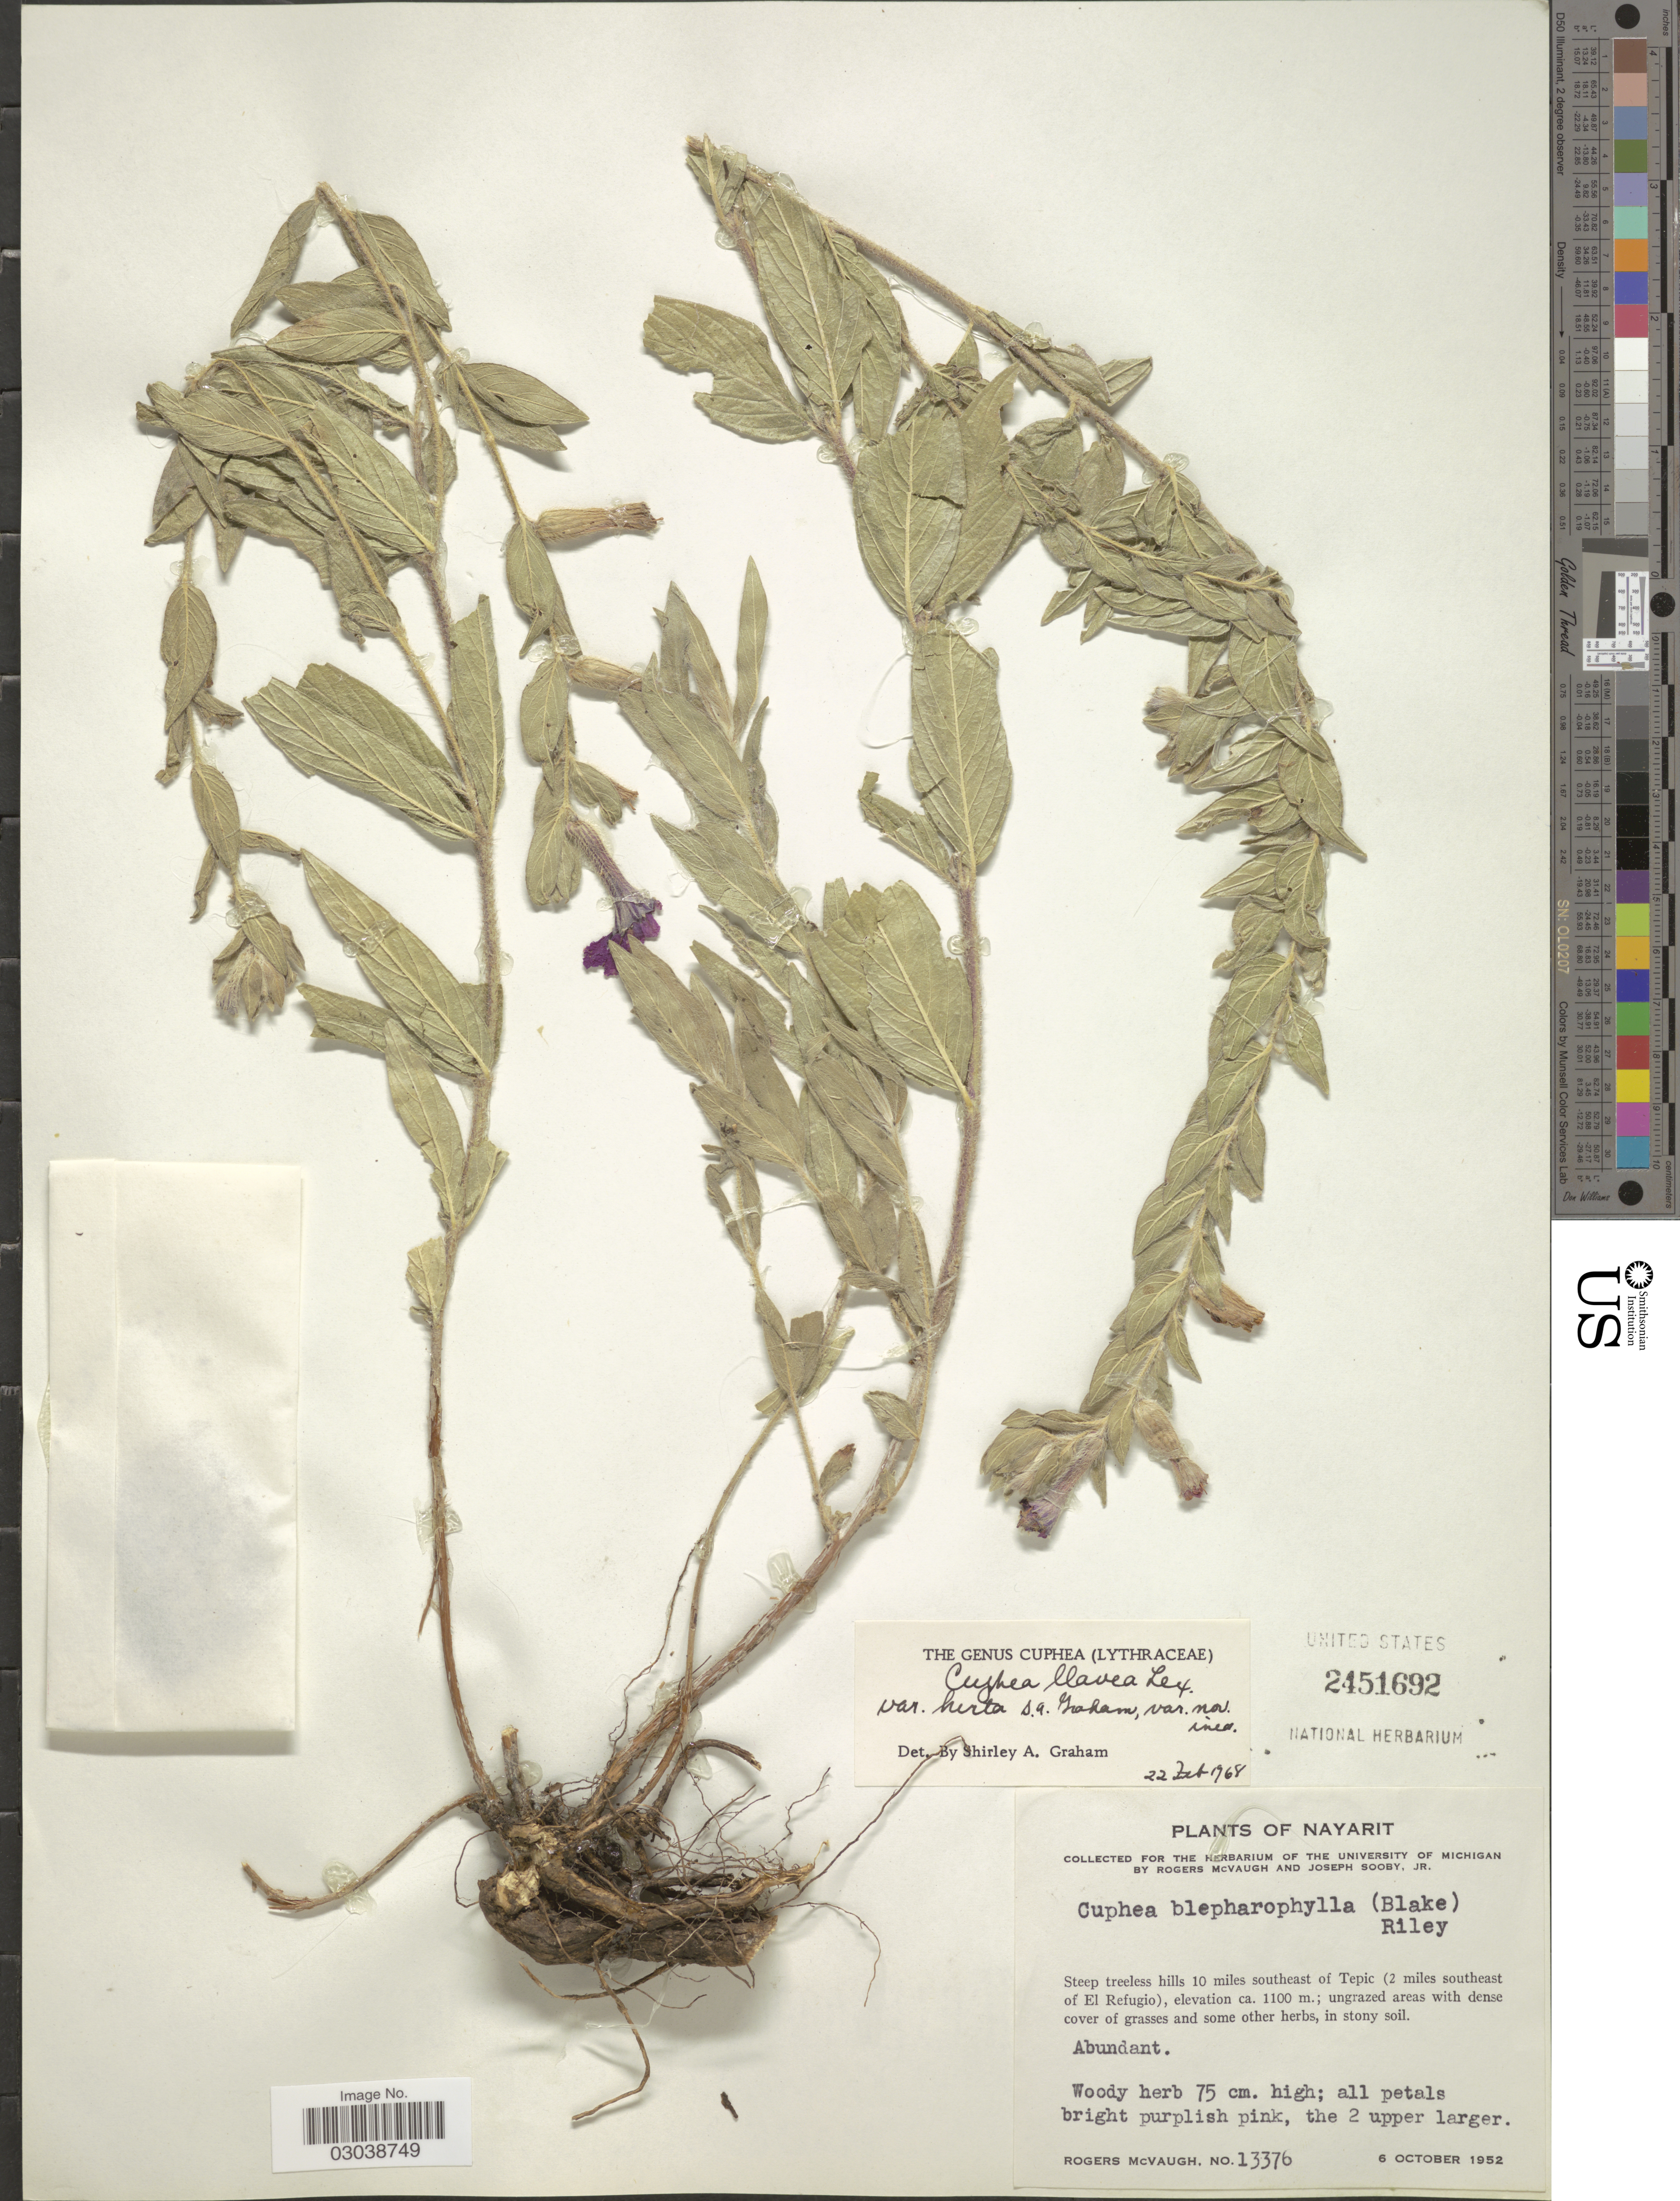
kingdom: Plantae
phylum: Tracheophyta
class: Magnoliopsida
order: Myrtales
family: Lythraceae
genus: Cuphea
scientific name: Cuphea llavea var. hirta S.A. Graham, ined.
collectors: R. McVaugh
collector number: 13376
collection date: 1952-10-06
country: Mexico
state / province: Nayarit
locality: Steep treeless hills 10 miles southeast of Tepic (2 miles southeast of El Refugio).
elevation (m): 1100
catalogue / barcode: US 2451692